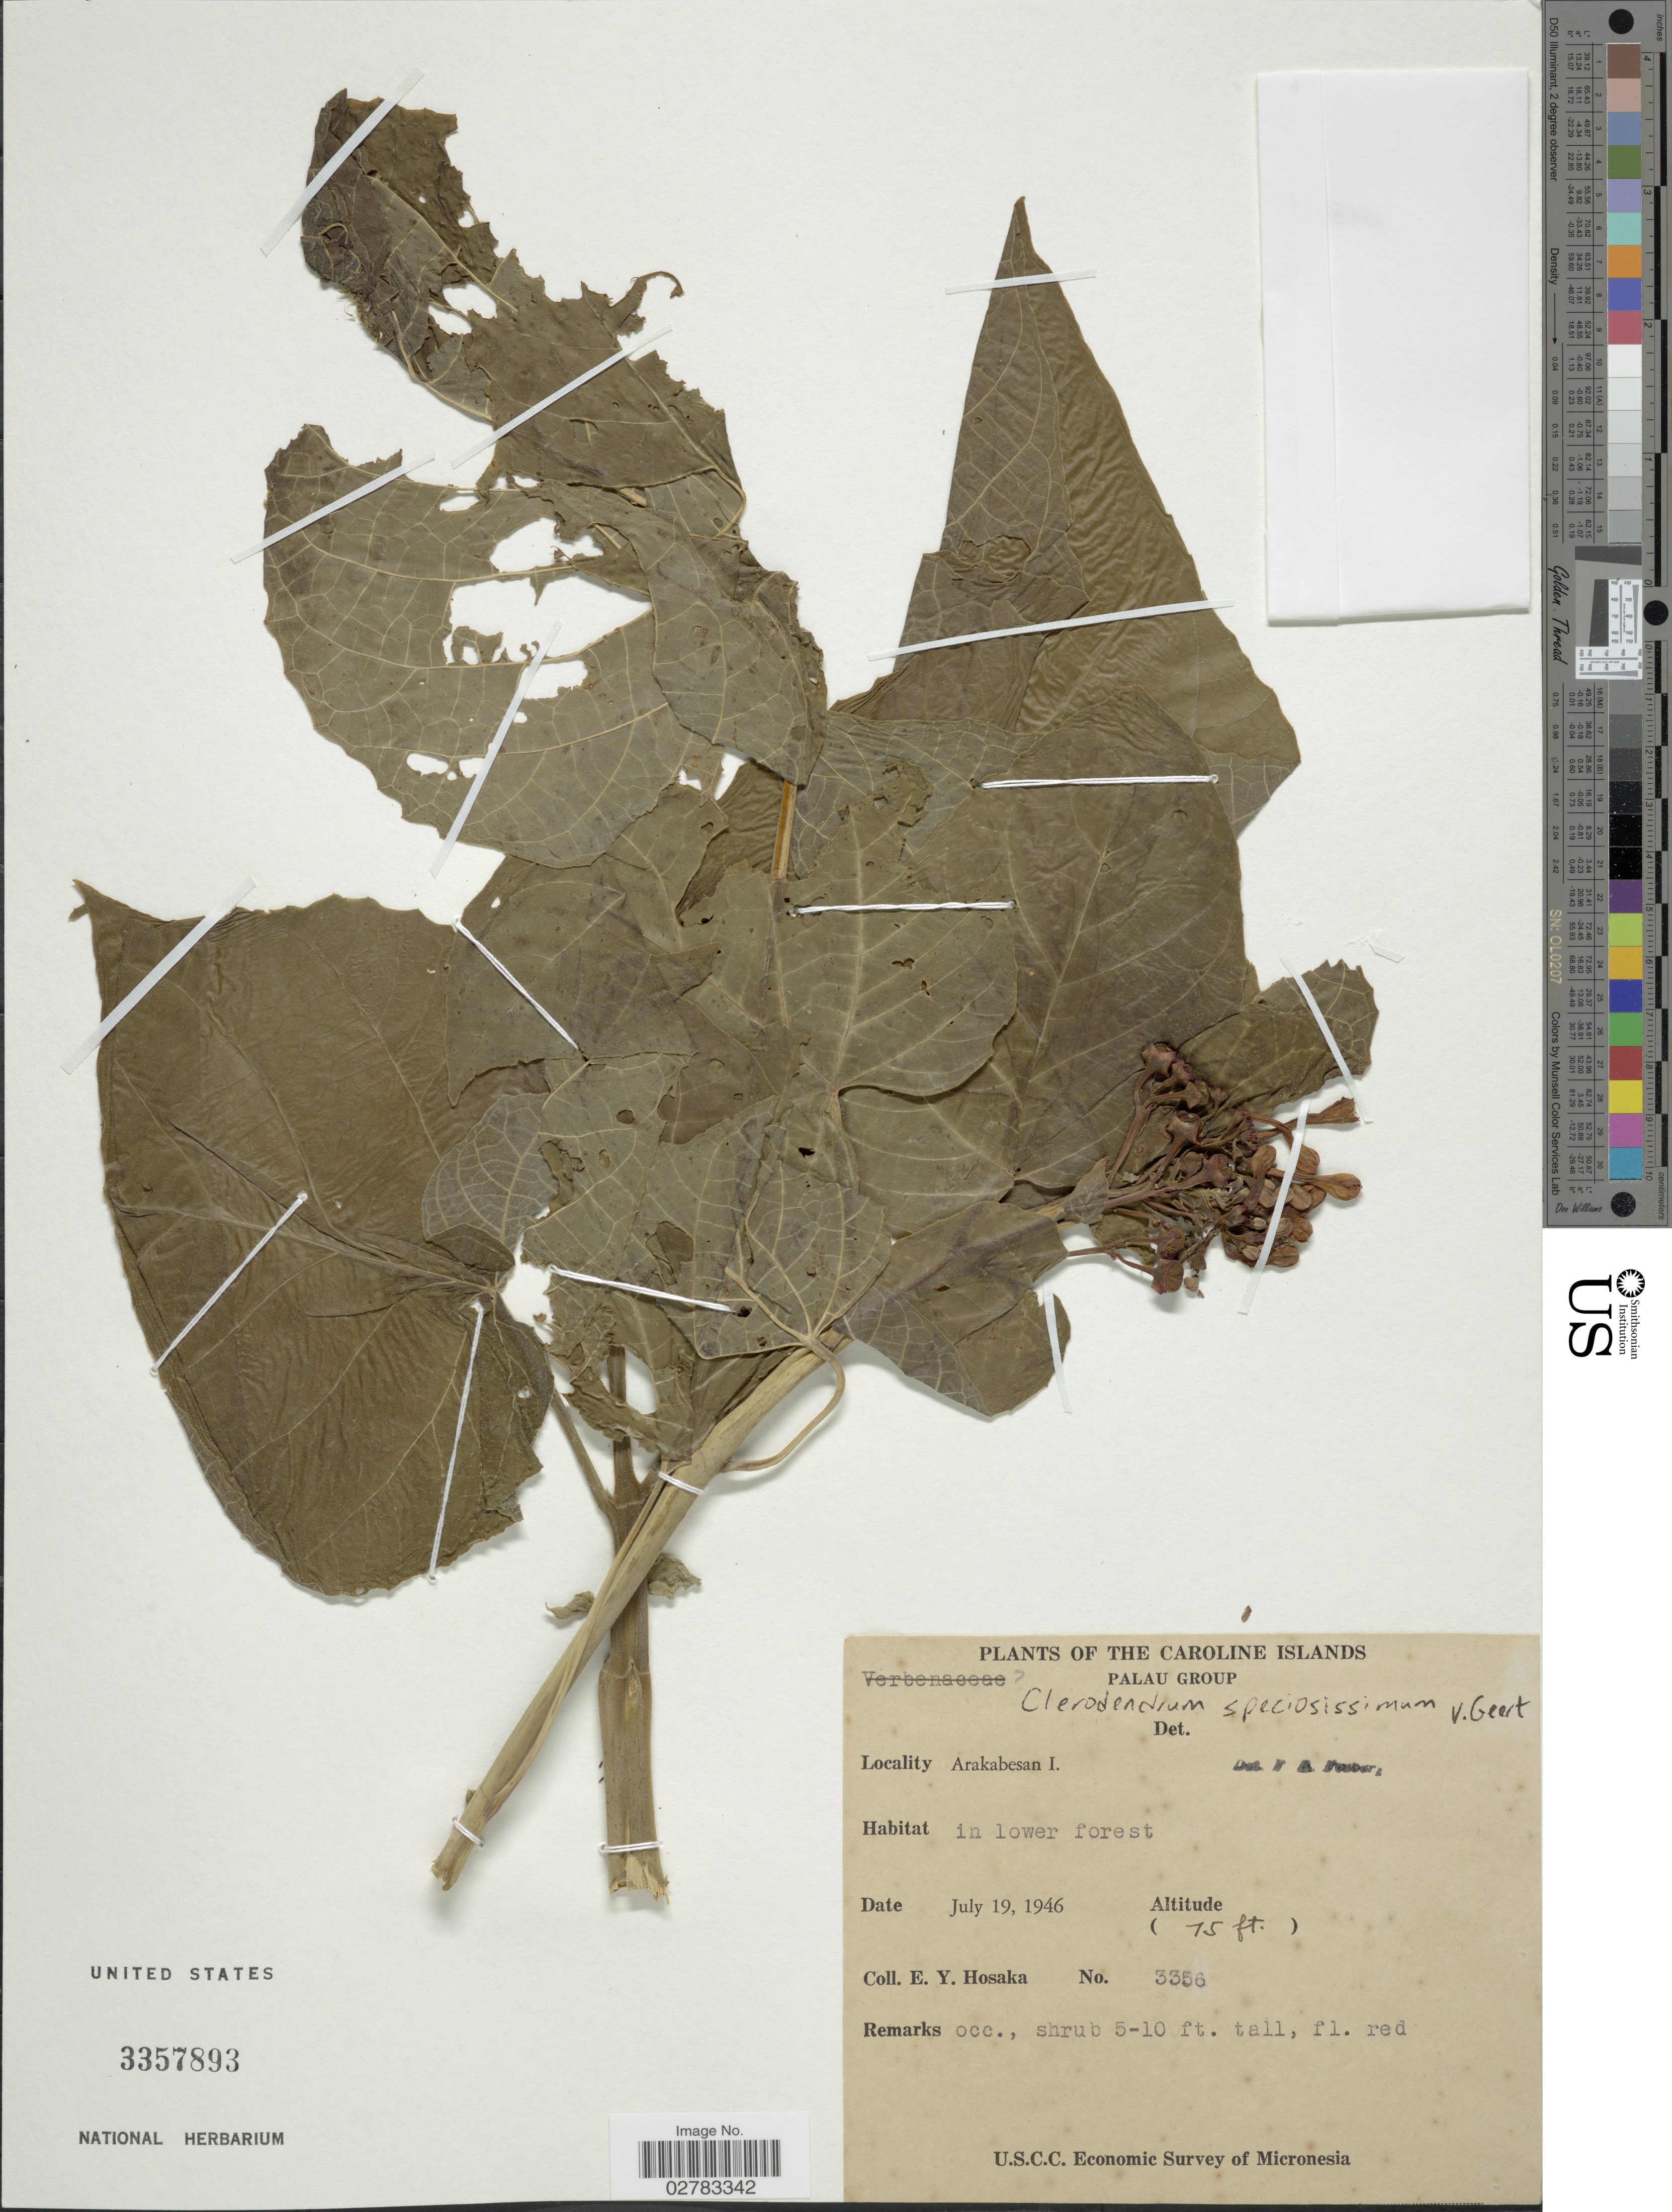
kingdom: Plantae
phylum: Tracheophyta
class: Magnoliopsida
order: Lamiales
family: Lamiaceae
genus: Clerodendrum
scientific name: Clerodendrum speciosissimum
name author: Drapiez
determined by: Wagner, W. L., (BOT), Smithsonian Institution - National Museum of Natural History (UNITED STATES)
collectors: E. Y. Hosaka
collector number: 3356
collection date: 1946-07-19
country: Palau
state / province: Koror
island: Ngerekebesang [Arakabesan]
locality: The Caroline Islands, Palau Group, Arakabesan I.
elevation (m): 5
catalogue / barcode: US 3357893